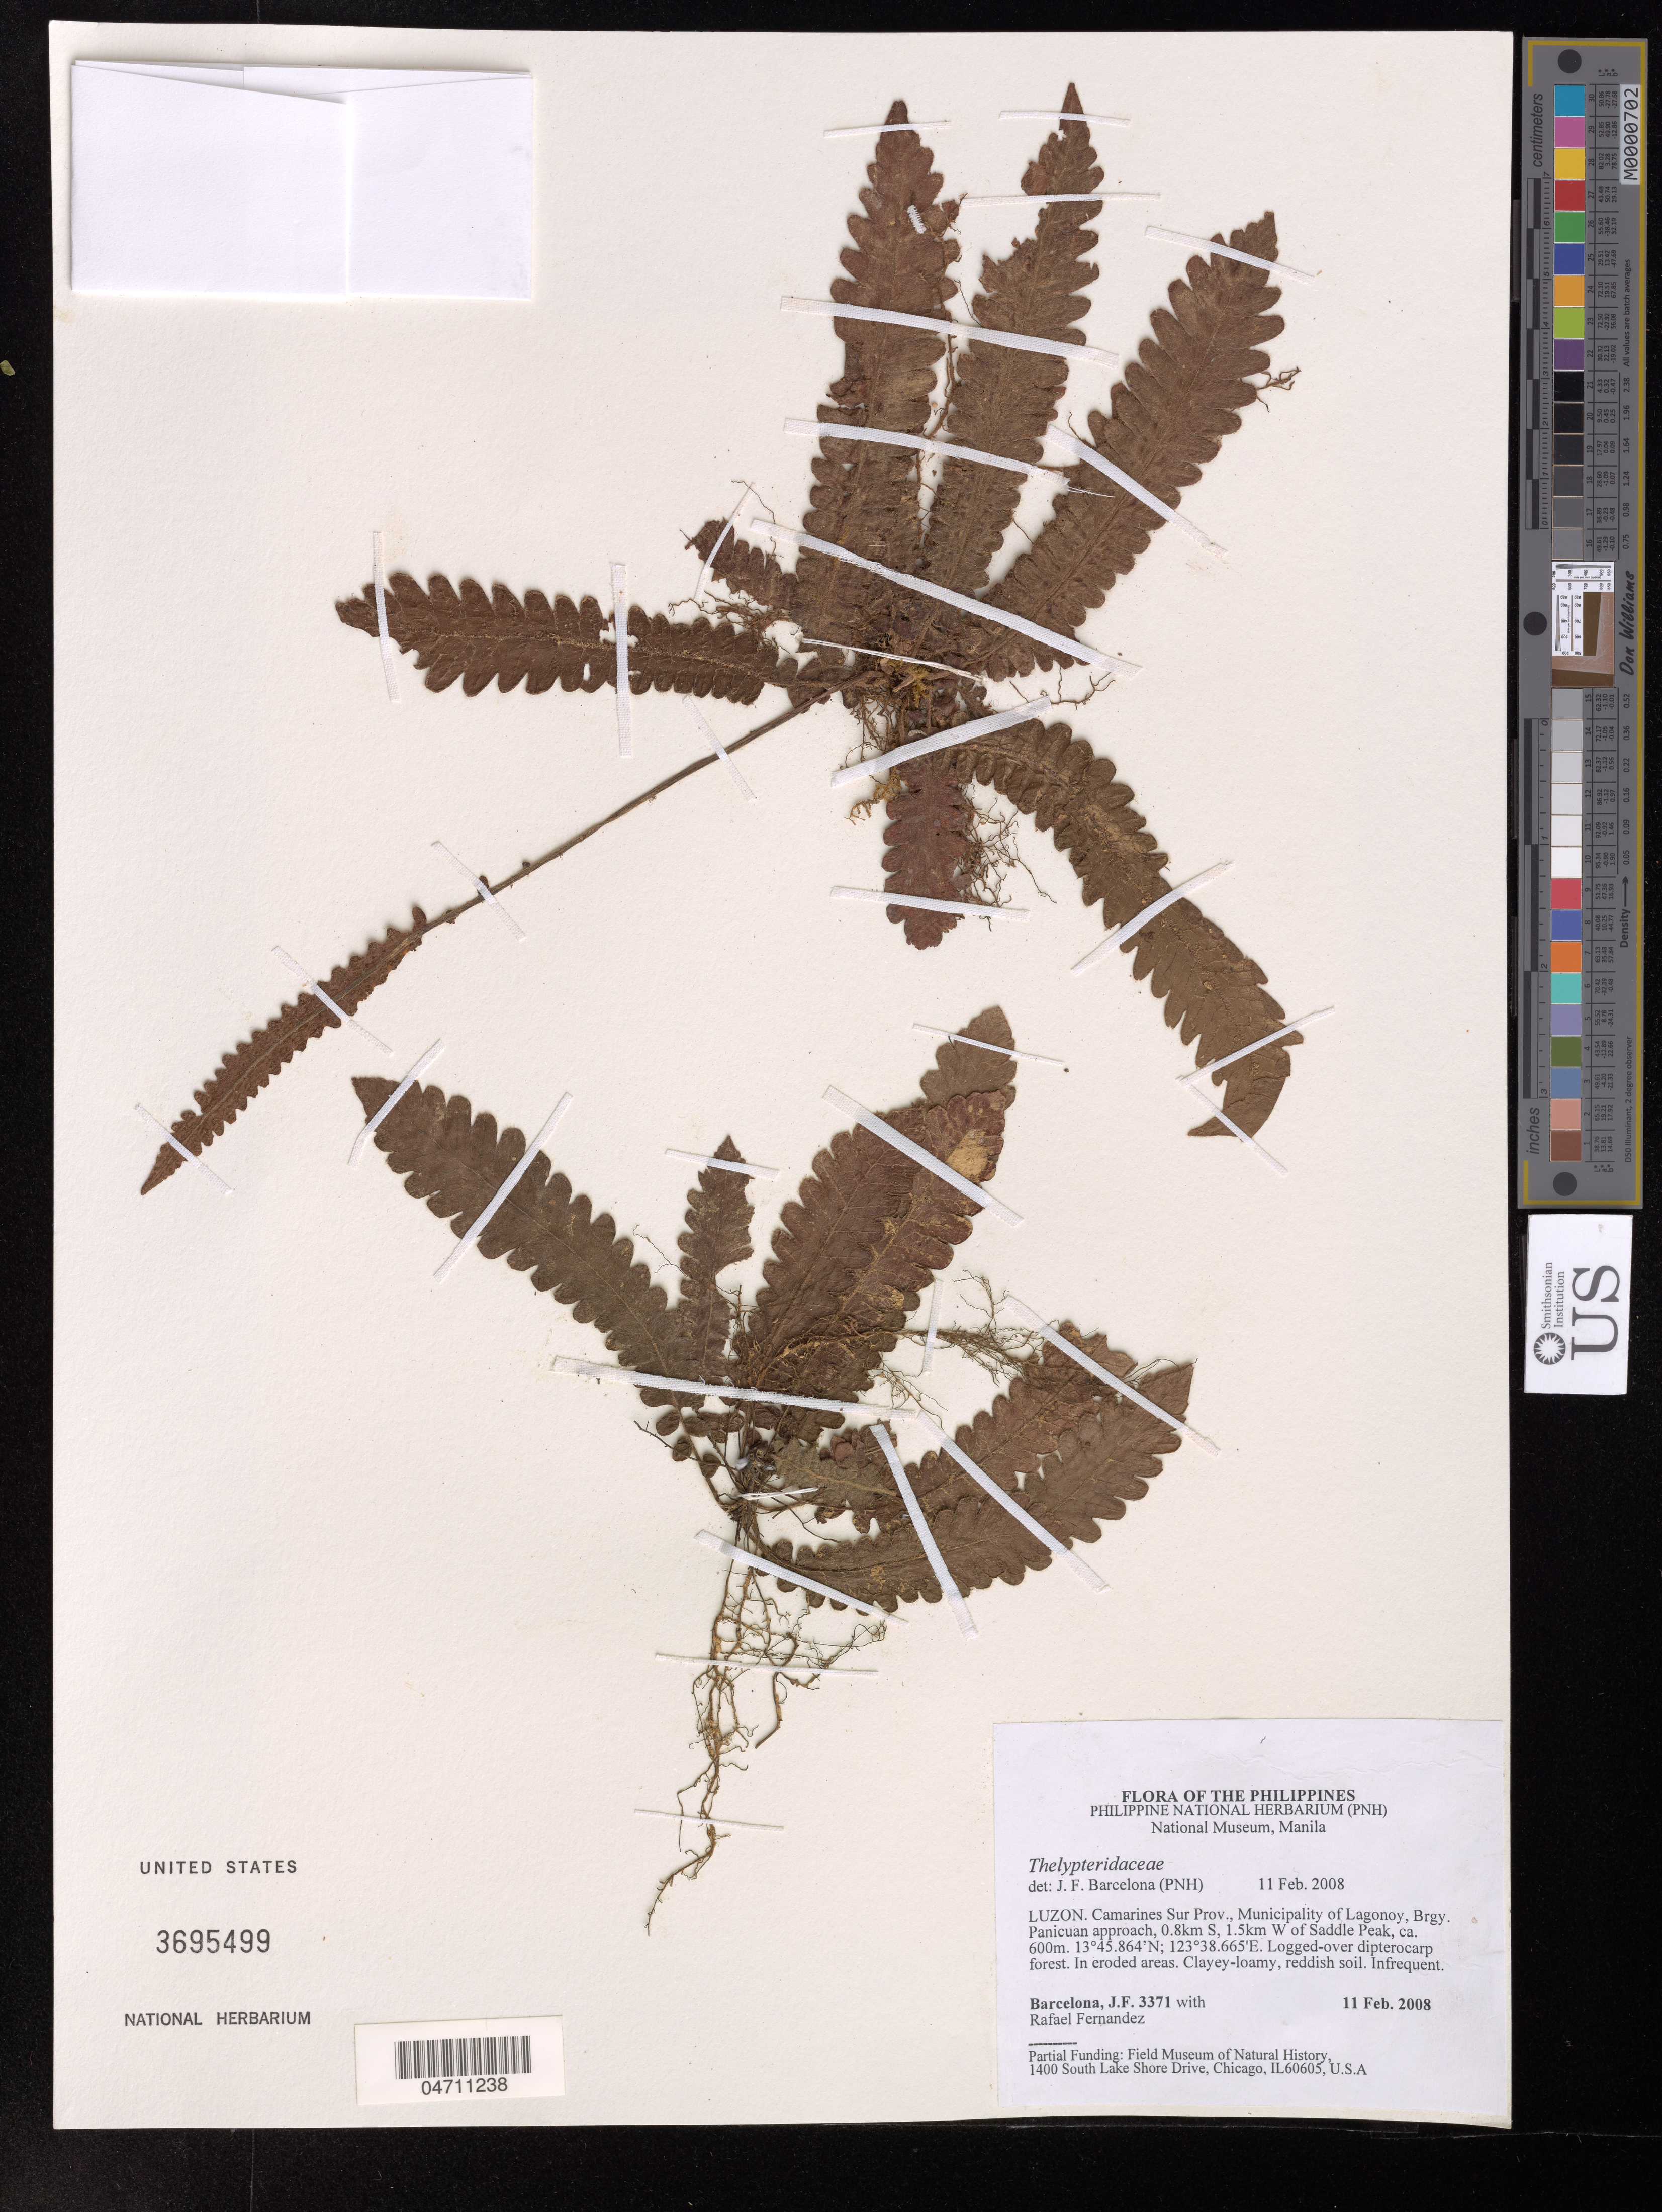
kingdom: Plantae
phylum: Tracheophyta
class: Polypodiopsida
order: Polypodiales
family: Thelypteridaceae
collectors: J. Barcelona & R. Fernandez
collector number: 3371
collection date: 2008-08-11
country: Philippines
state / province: Central Luzon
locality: Camarines Sur Prov., Municipality of Lagonoy, Brgy. Panicuan approach, 0.8km S, 1.5km W of Saddle Peak, ca.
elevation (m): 600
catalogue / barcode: US 3695499